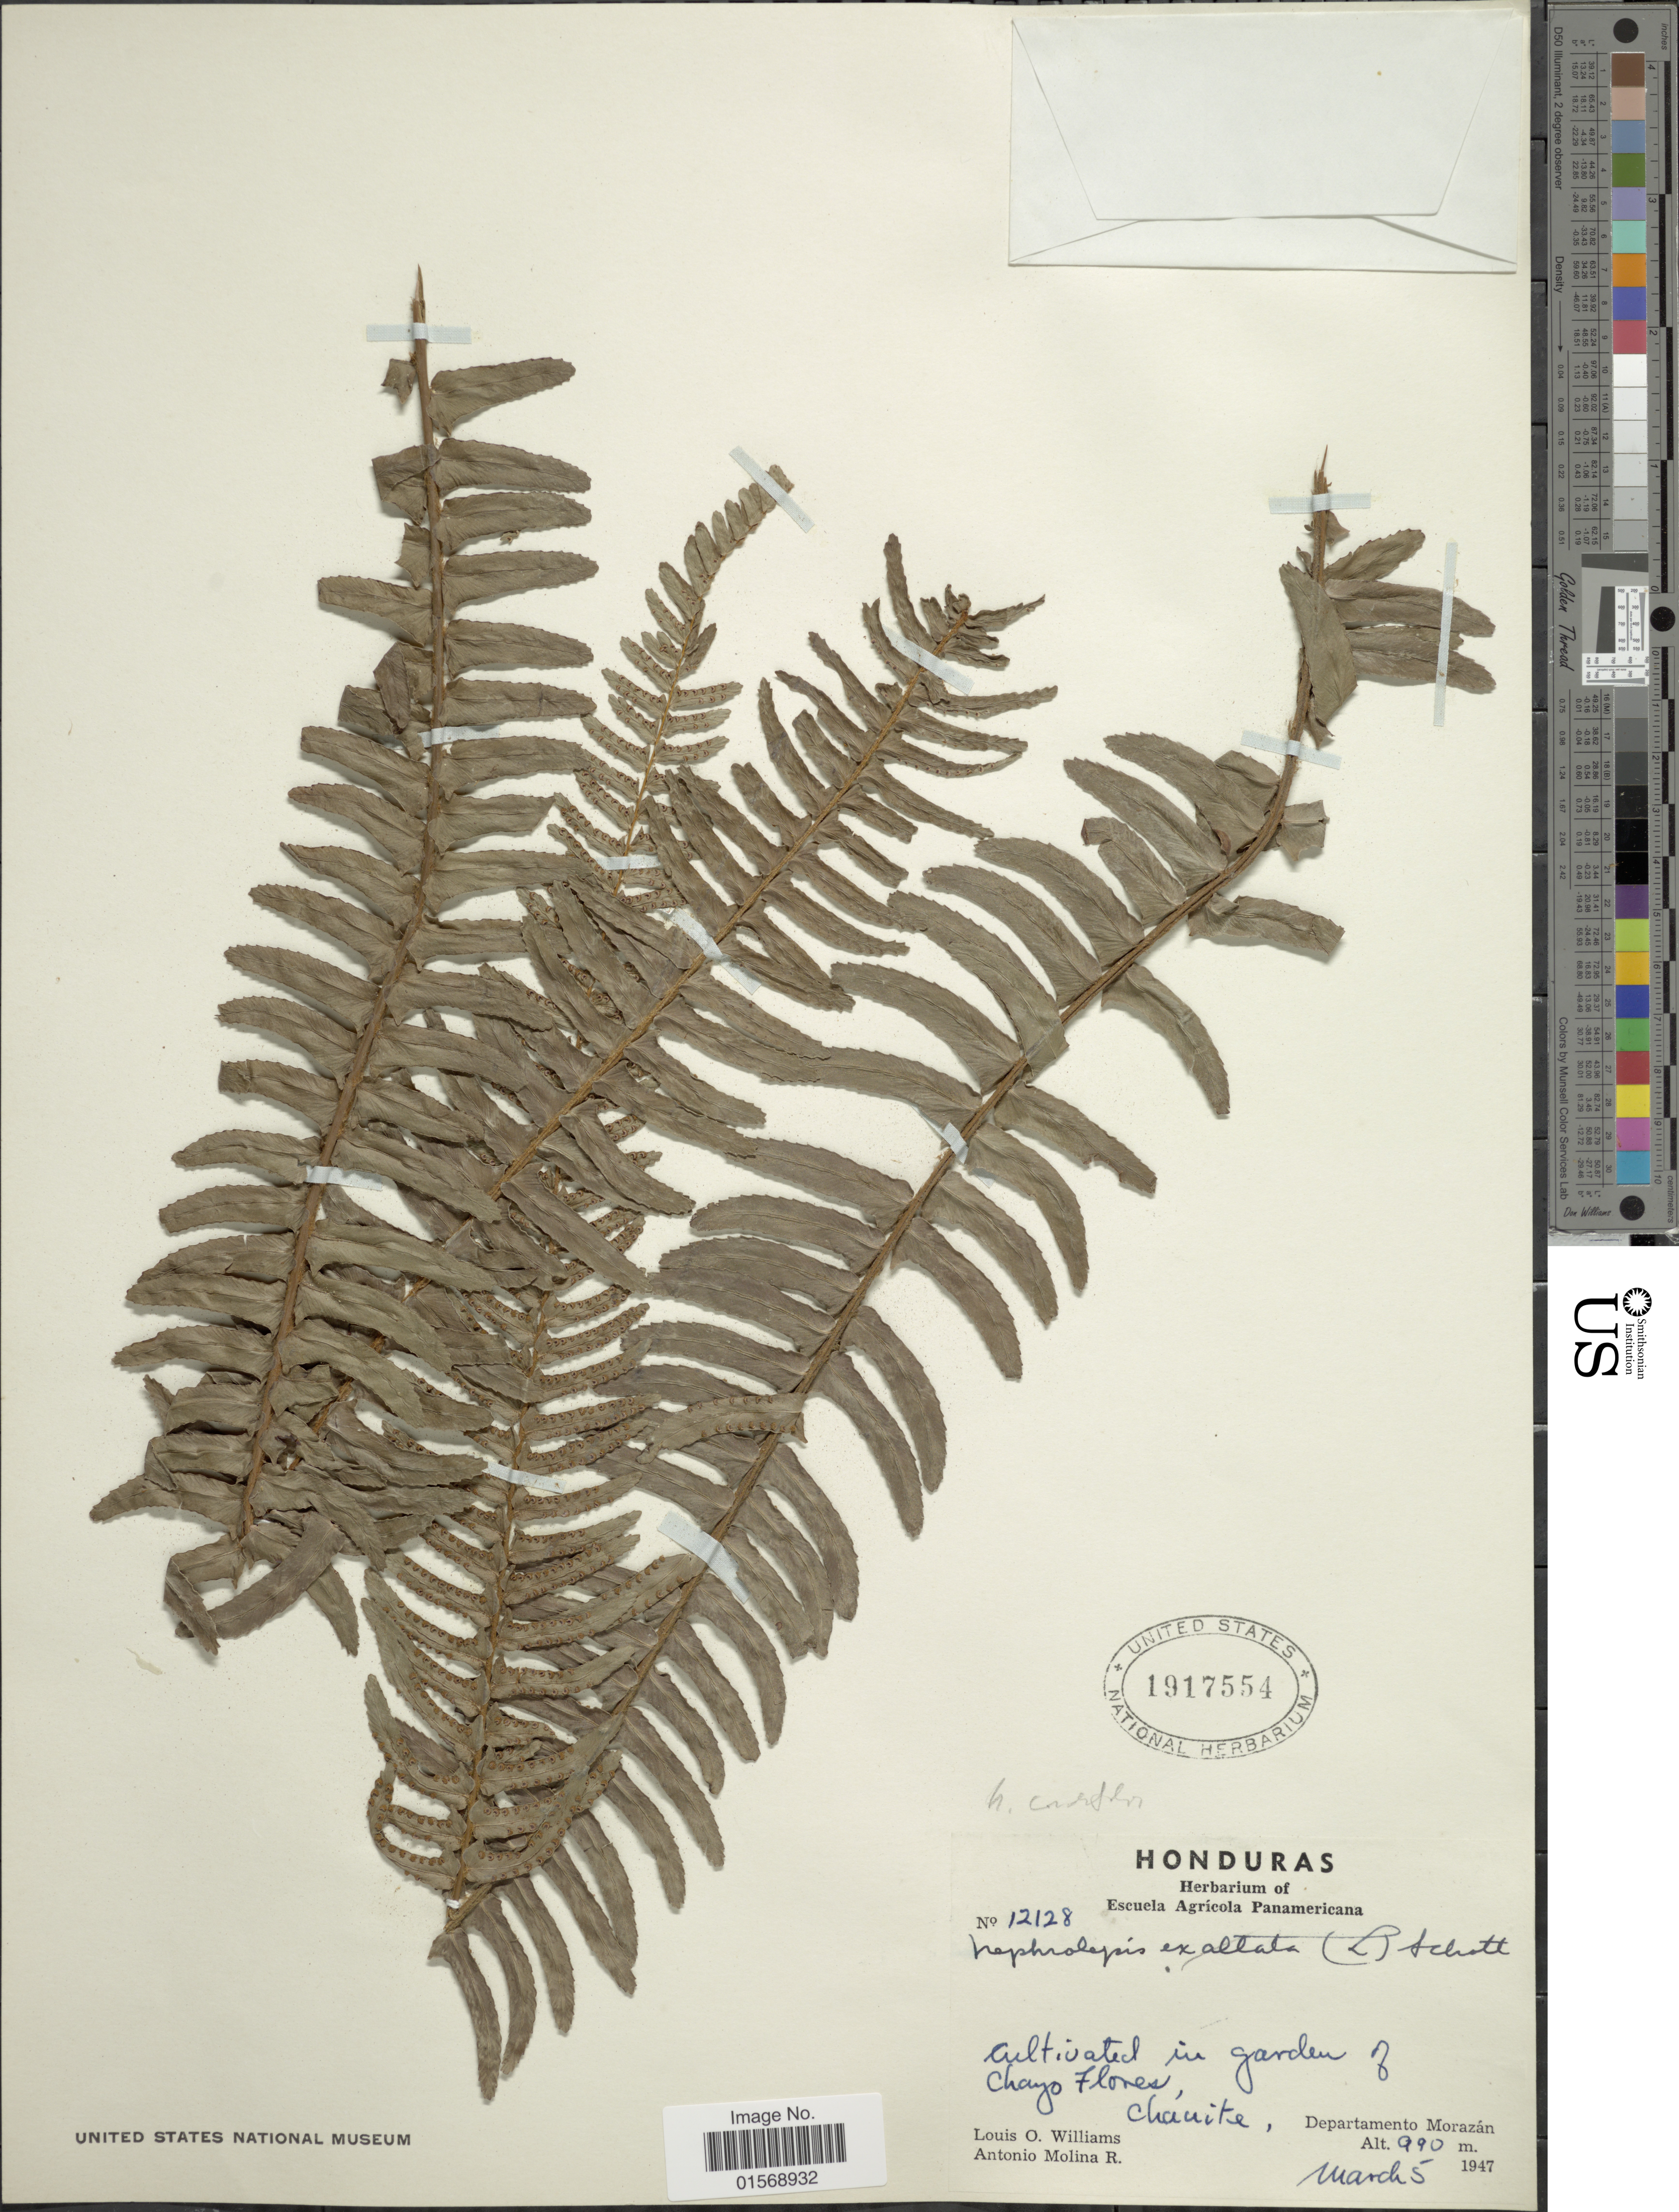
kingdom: Plantae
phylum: Tracheophyta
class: Polypodiopsida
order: Polypodiales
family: Nephrolepidaceae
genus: Nephrolepis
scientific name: Nephrolepis cordifolia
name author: (L.) C. Presl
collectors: L. O. Williams & A. Molina R.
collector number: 12128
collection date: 1947-03-05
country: Honduras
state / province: Fco. Morazán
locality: Chaguite, Departamento Morazan.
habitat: Cultivated in garden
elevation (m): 990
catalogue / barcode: US 1917554